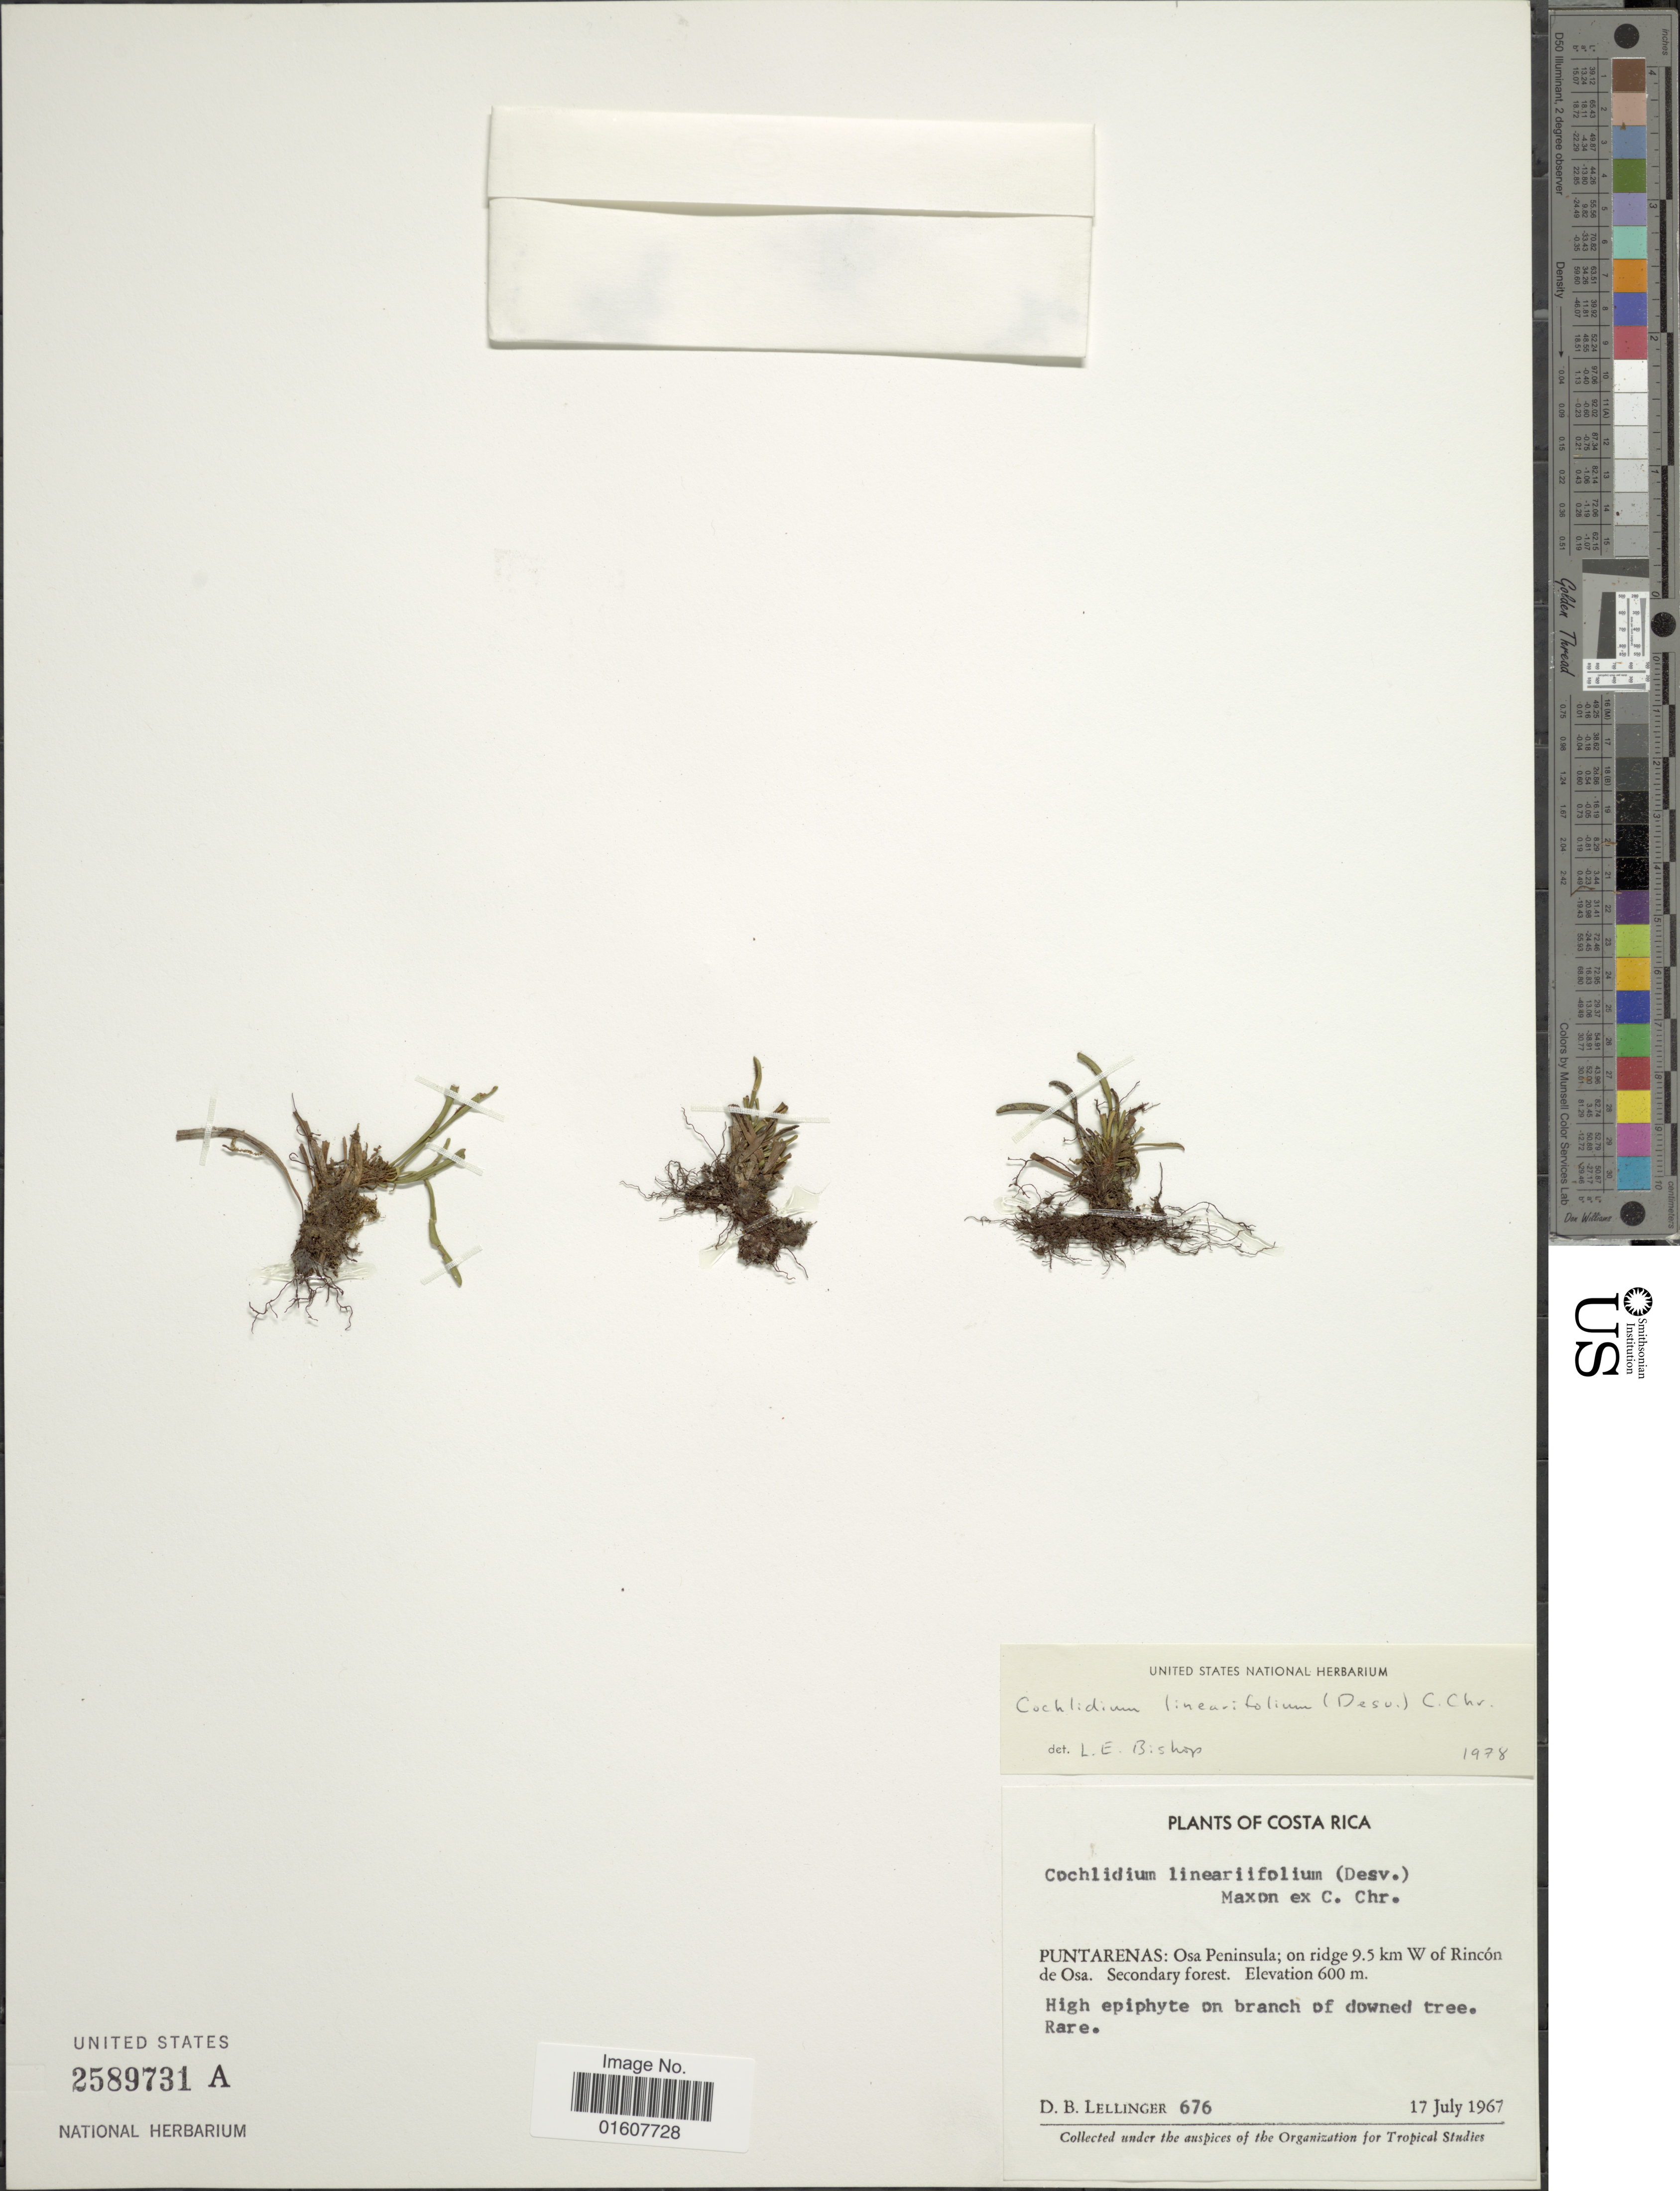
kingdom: Plantae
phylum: Tracheophyta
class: Polypodiopsida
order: Polypodiales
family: Polypodiaceae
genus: Cochlidium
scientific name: Cochlidium linearifolium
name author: (Desv.) Maxon ex C. Chr.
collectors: D. B. Lellinger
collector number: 676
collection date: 1967-07-17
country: Costa Rica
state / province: Puntarenas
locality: Osa Peninsula; on ridge 9.5 km W of Rincón de Osa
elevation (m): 600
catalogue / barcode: US 2589731A